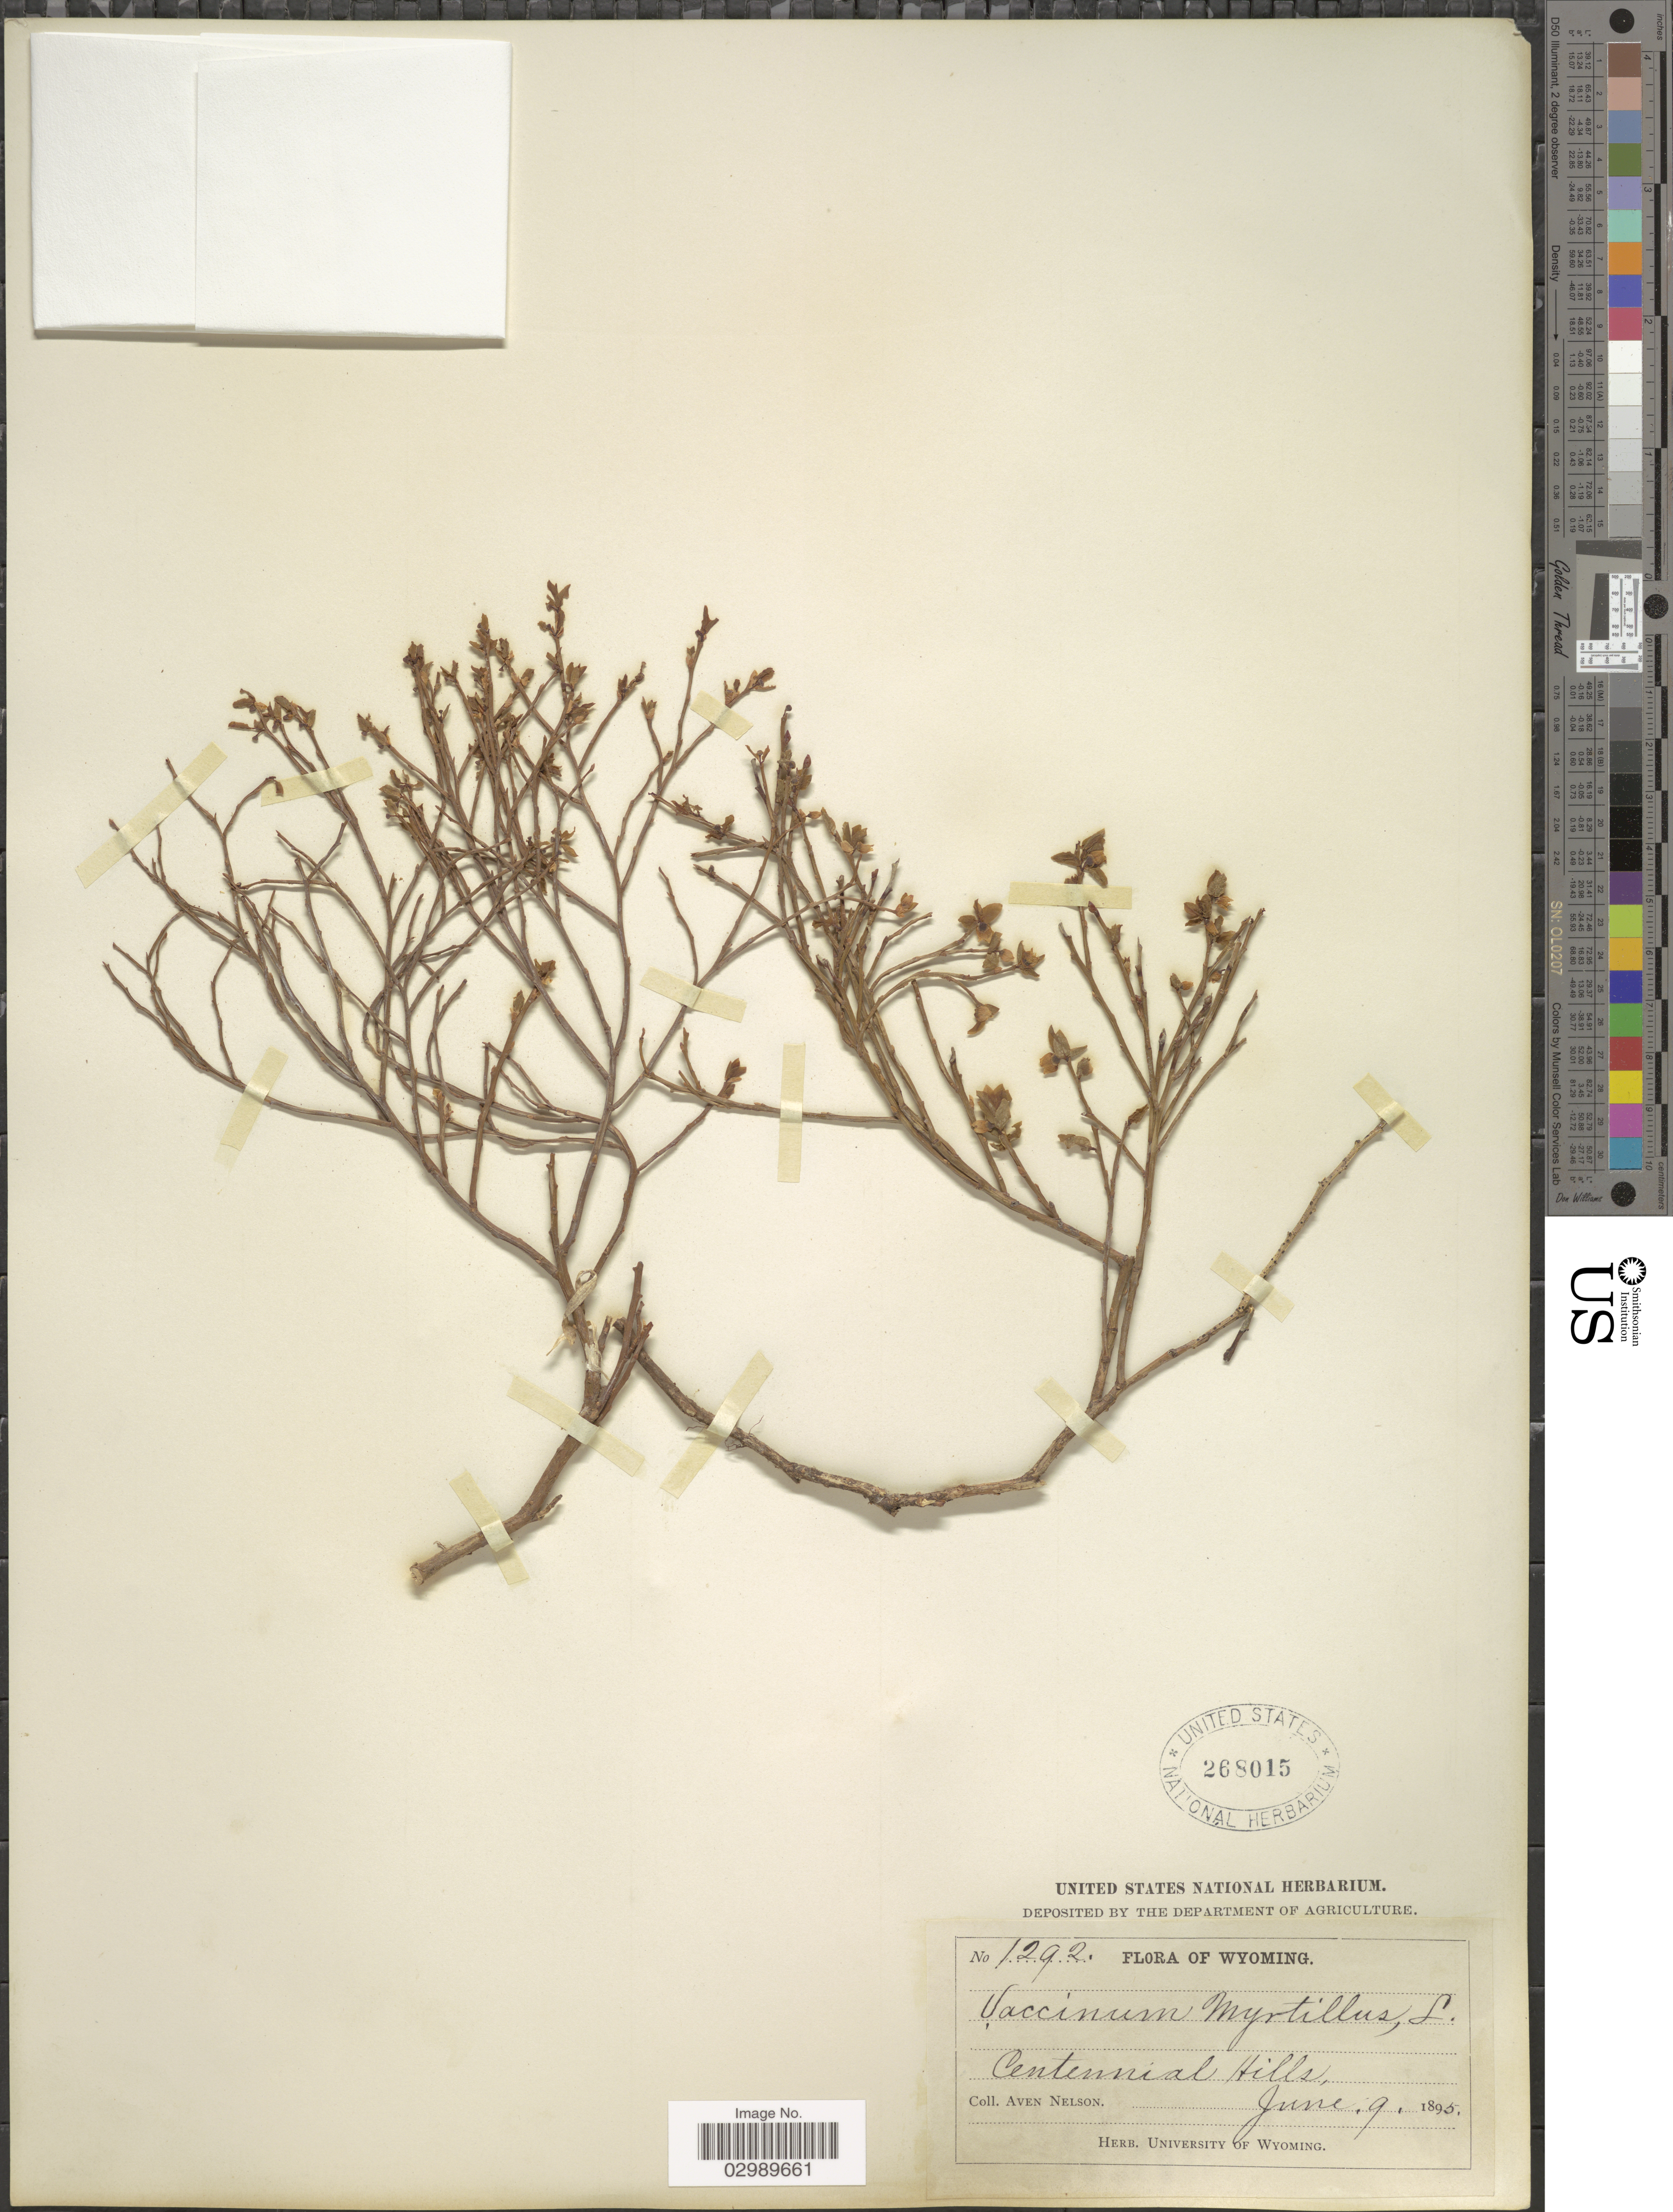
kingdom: Plantae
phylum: Tracheophyta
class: Magnoliopsida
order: Ericales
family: Ericaceae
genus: Vaccinium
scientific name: Vaccinium scoparium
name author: Leiberg ex Coville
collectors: A. Nelson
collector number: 1292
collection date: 1895-06-09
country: United States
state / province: Wyoming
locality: Centennial Hills.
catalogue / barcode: US 268015